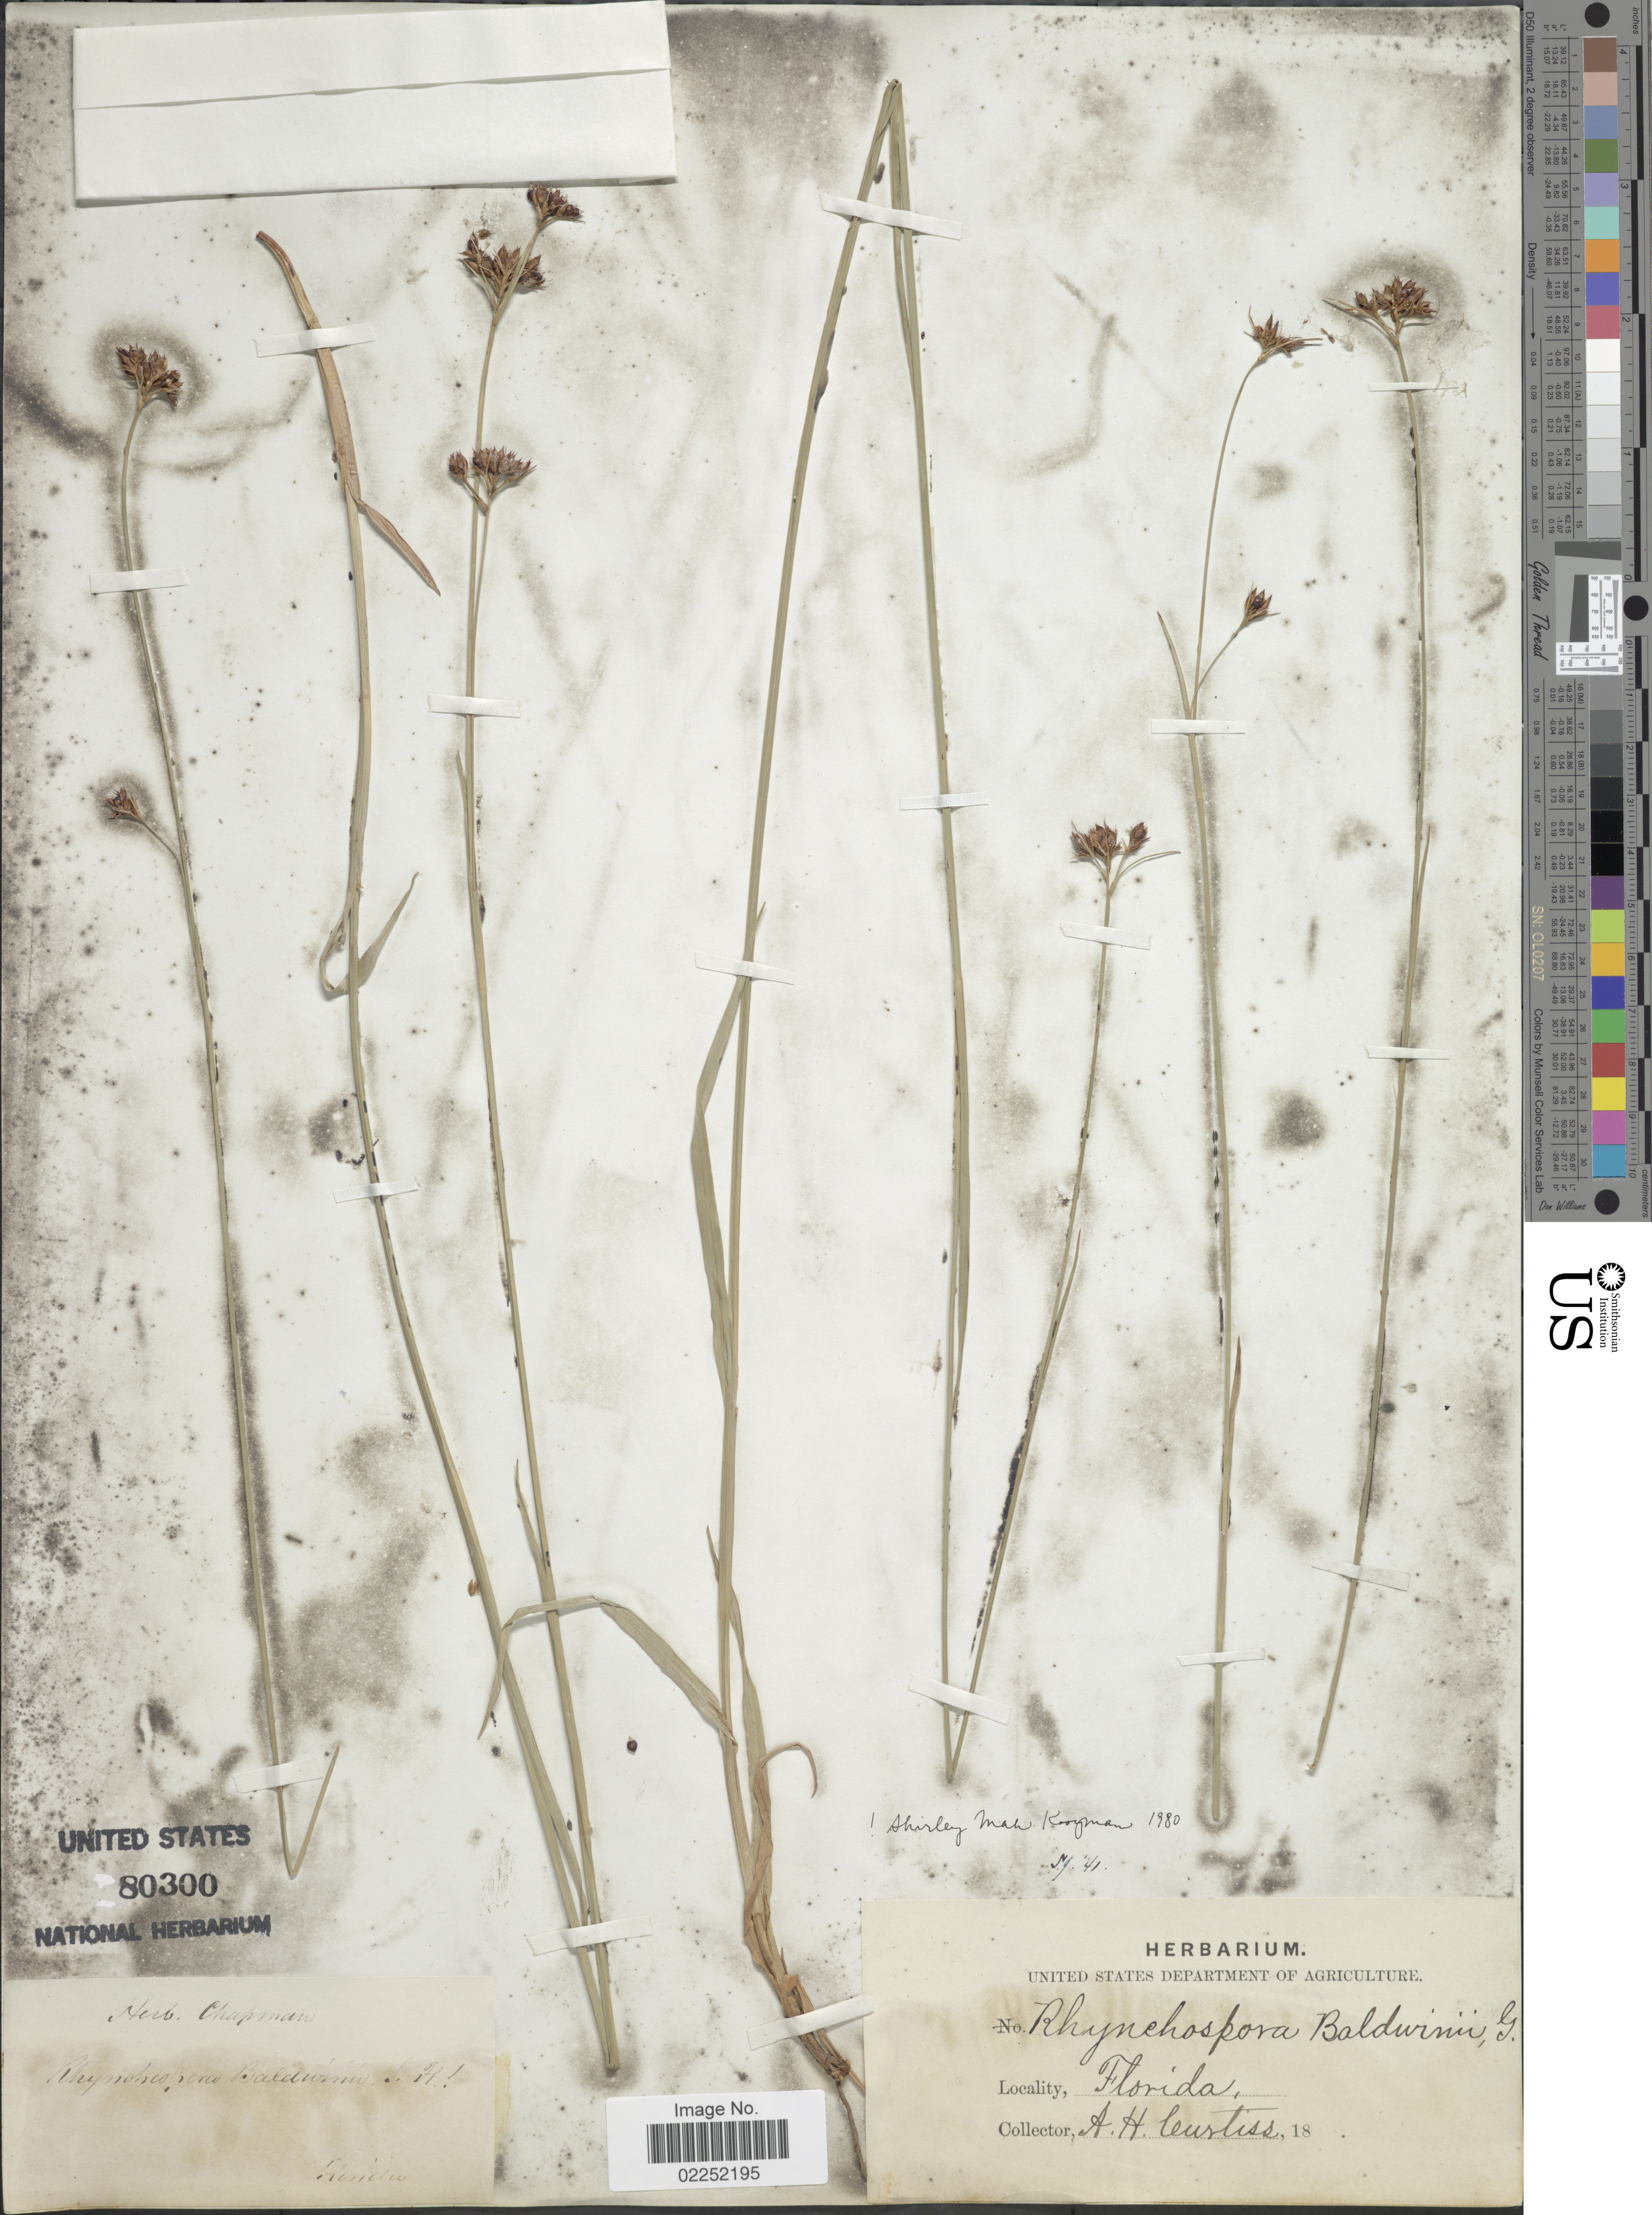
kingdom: Plantae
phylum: Tracheophyta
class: Liliopsida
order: Poales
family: Cyperaceae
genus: Rhynchospora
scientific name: Rhynchospora baldwinii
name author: A. Gray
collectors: A. H. Curtiss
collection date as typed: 18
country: United States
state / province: Florida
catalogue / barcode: US 80300